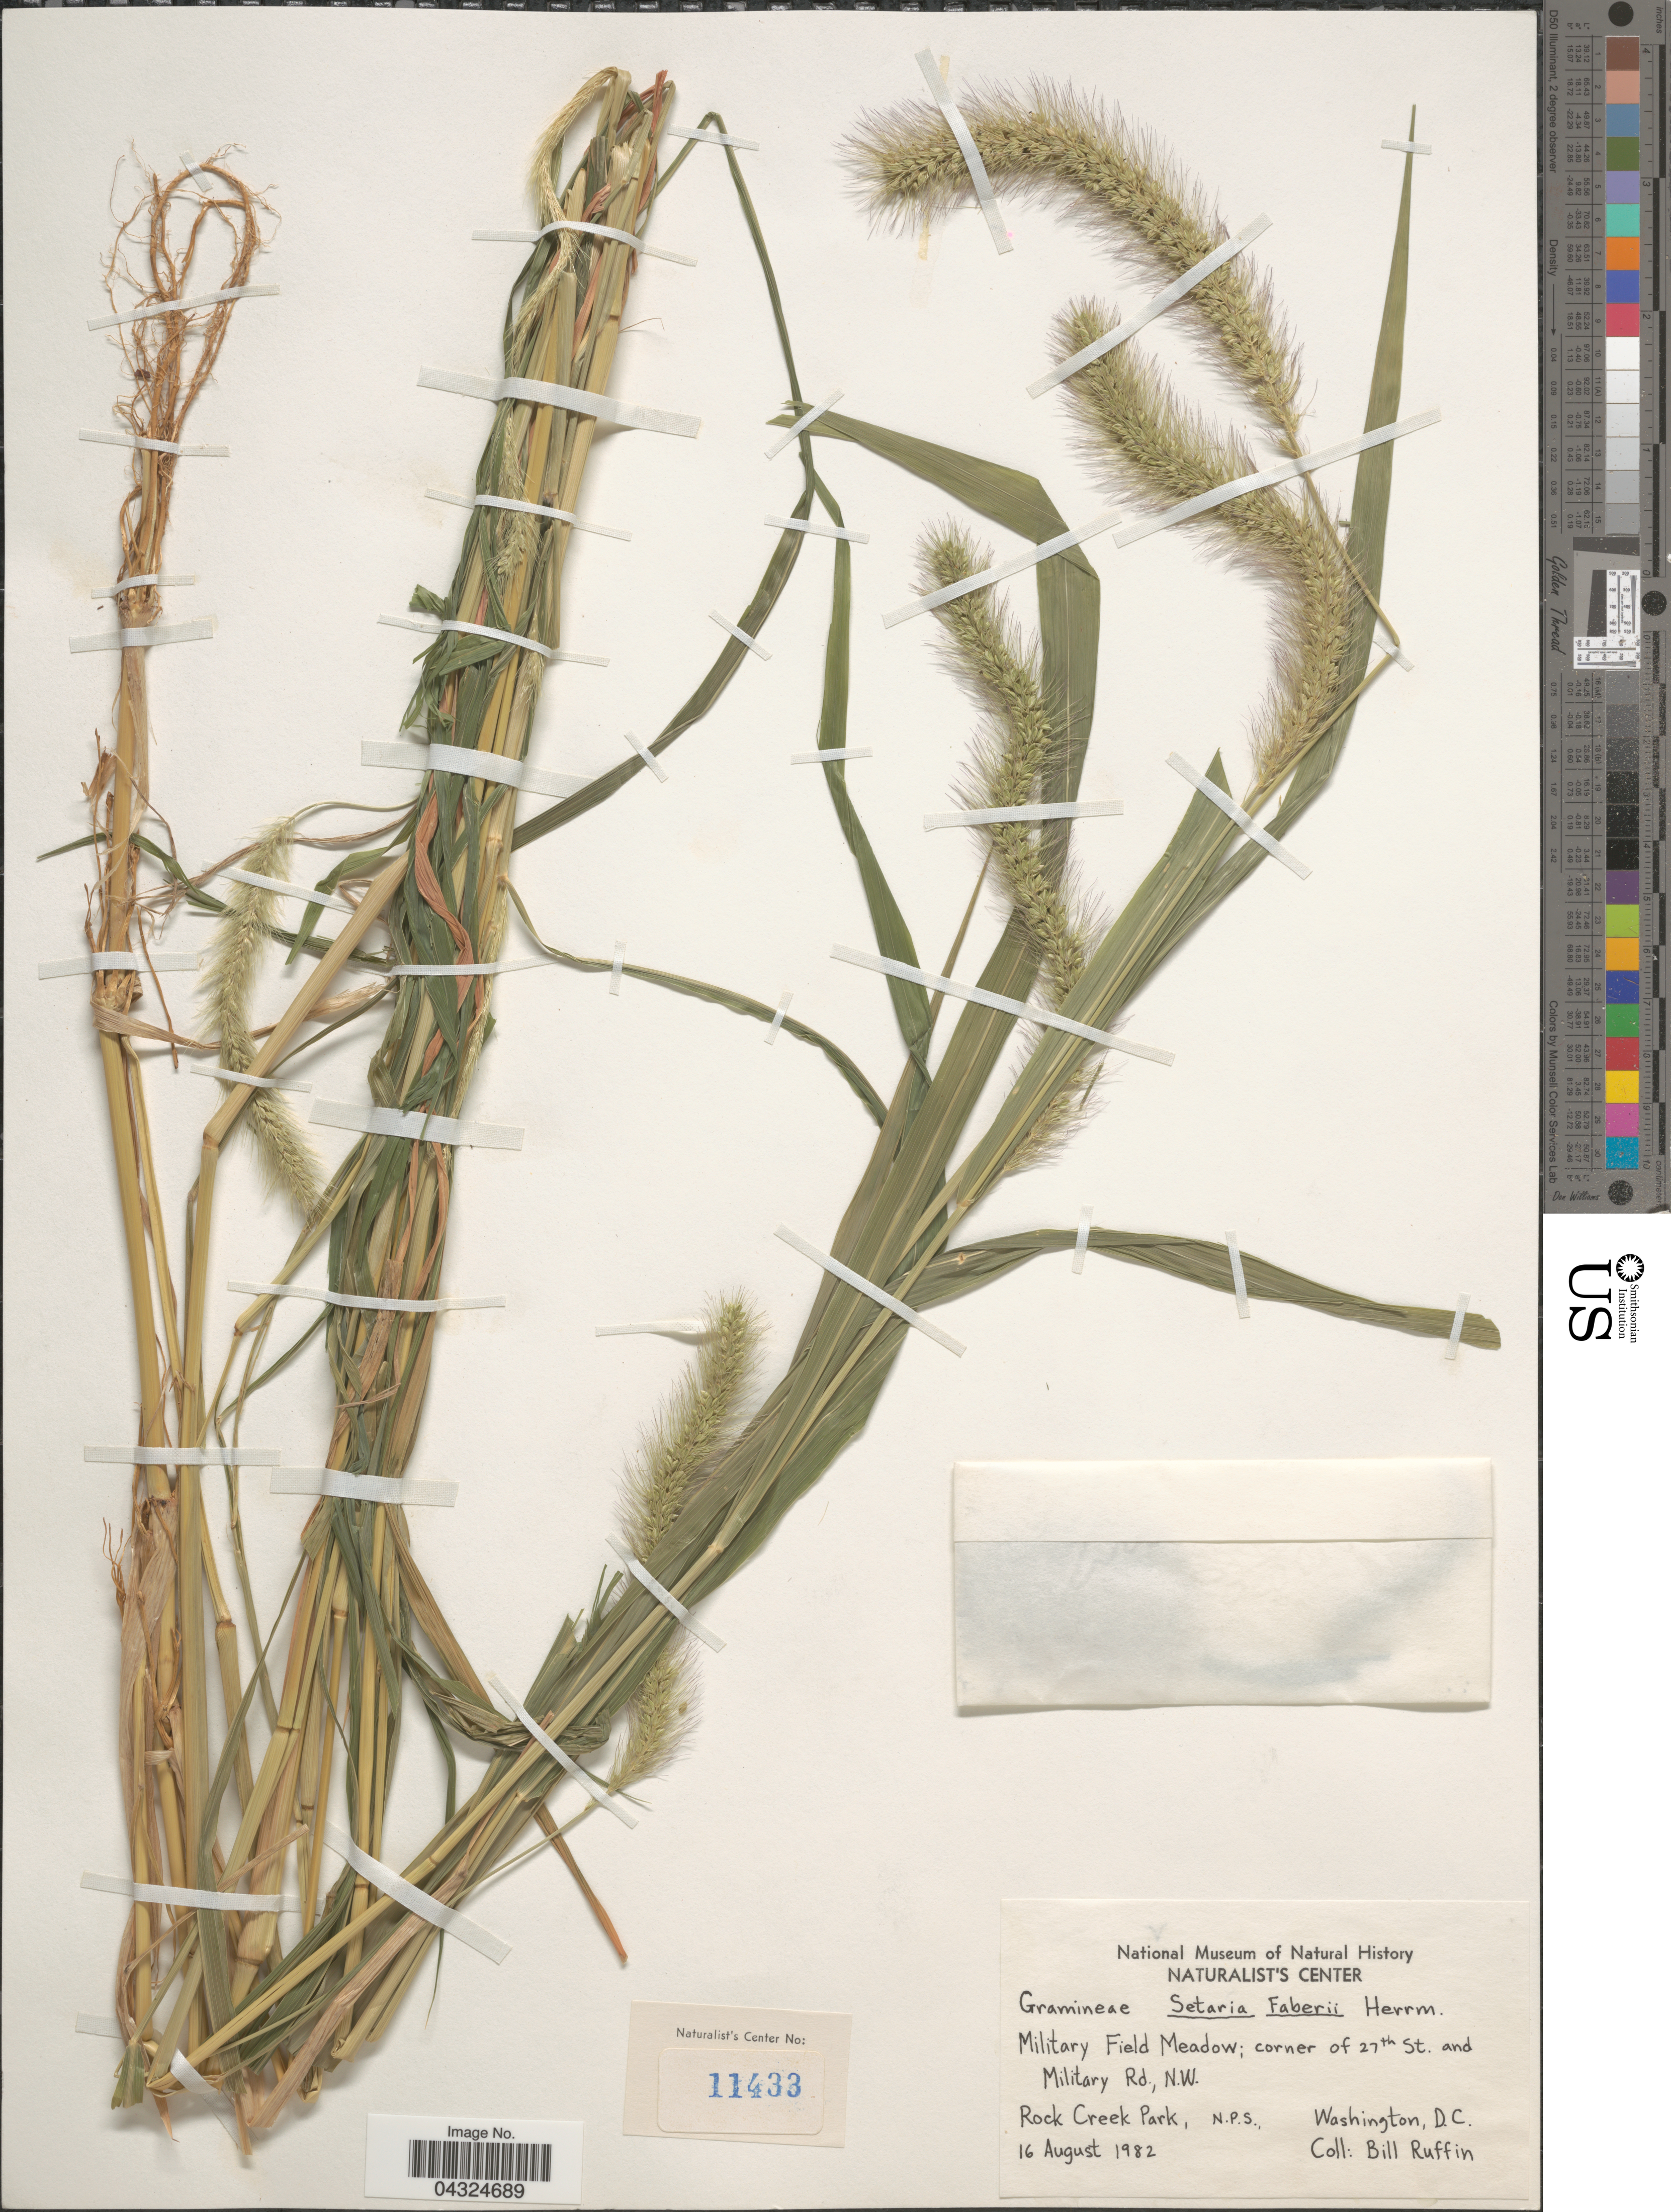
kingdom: Plantae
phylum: Tracheophyta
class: Liliopsida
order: Poales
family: Poaceae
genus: Setaria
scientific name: Setaria faberi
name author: R.A.W. Herrm.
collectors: B. Ruffin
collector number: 11433?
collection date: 1982-08-16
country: United States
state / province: District of Columbia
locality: Military Field Meadow; corner of 27th St. and Military Rd., N.W. Rock Creek Park, N.P.S., Washington, D.C.